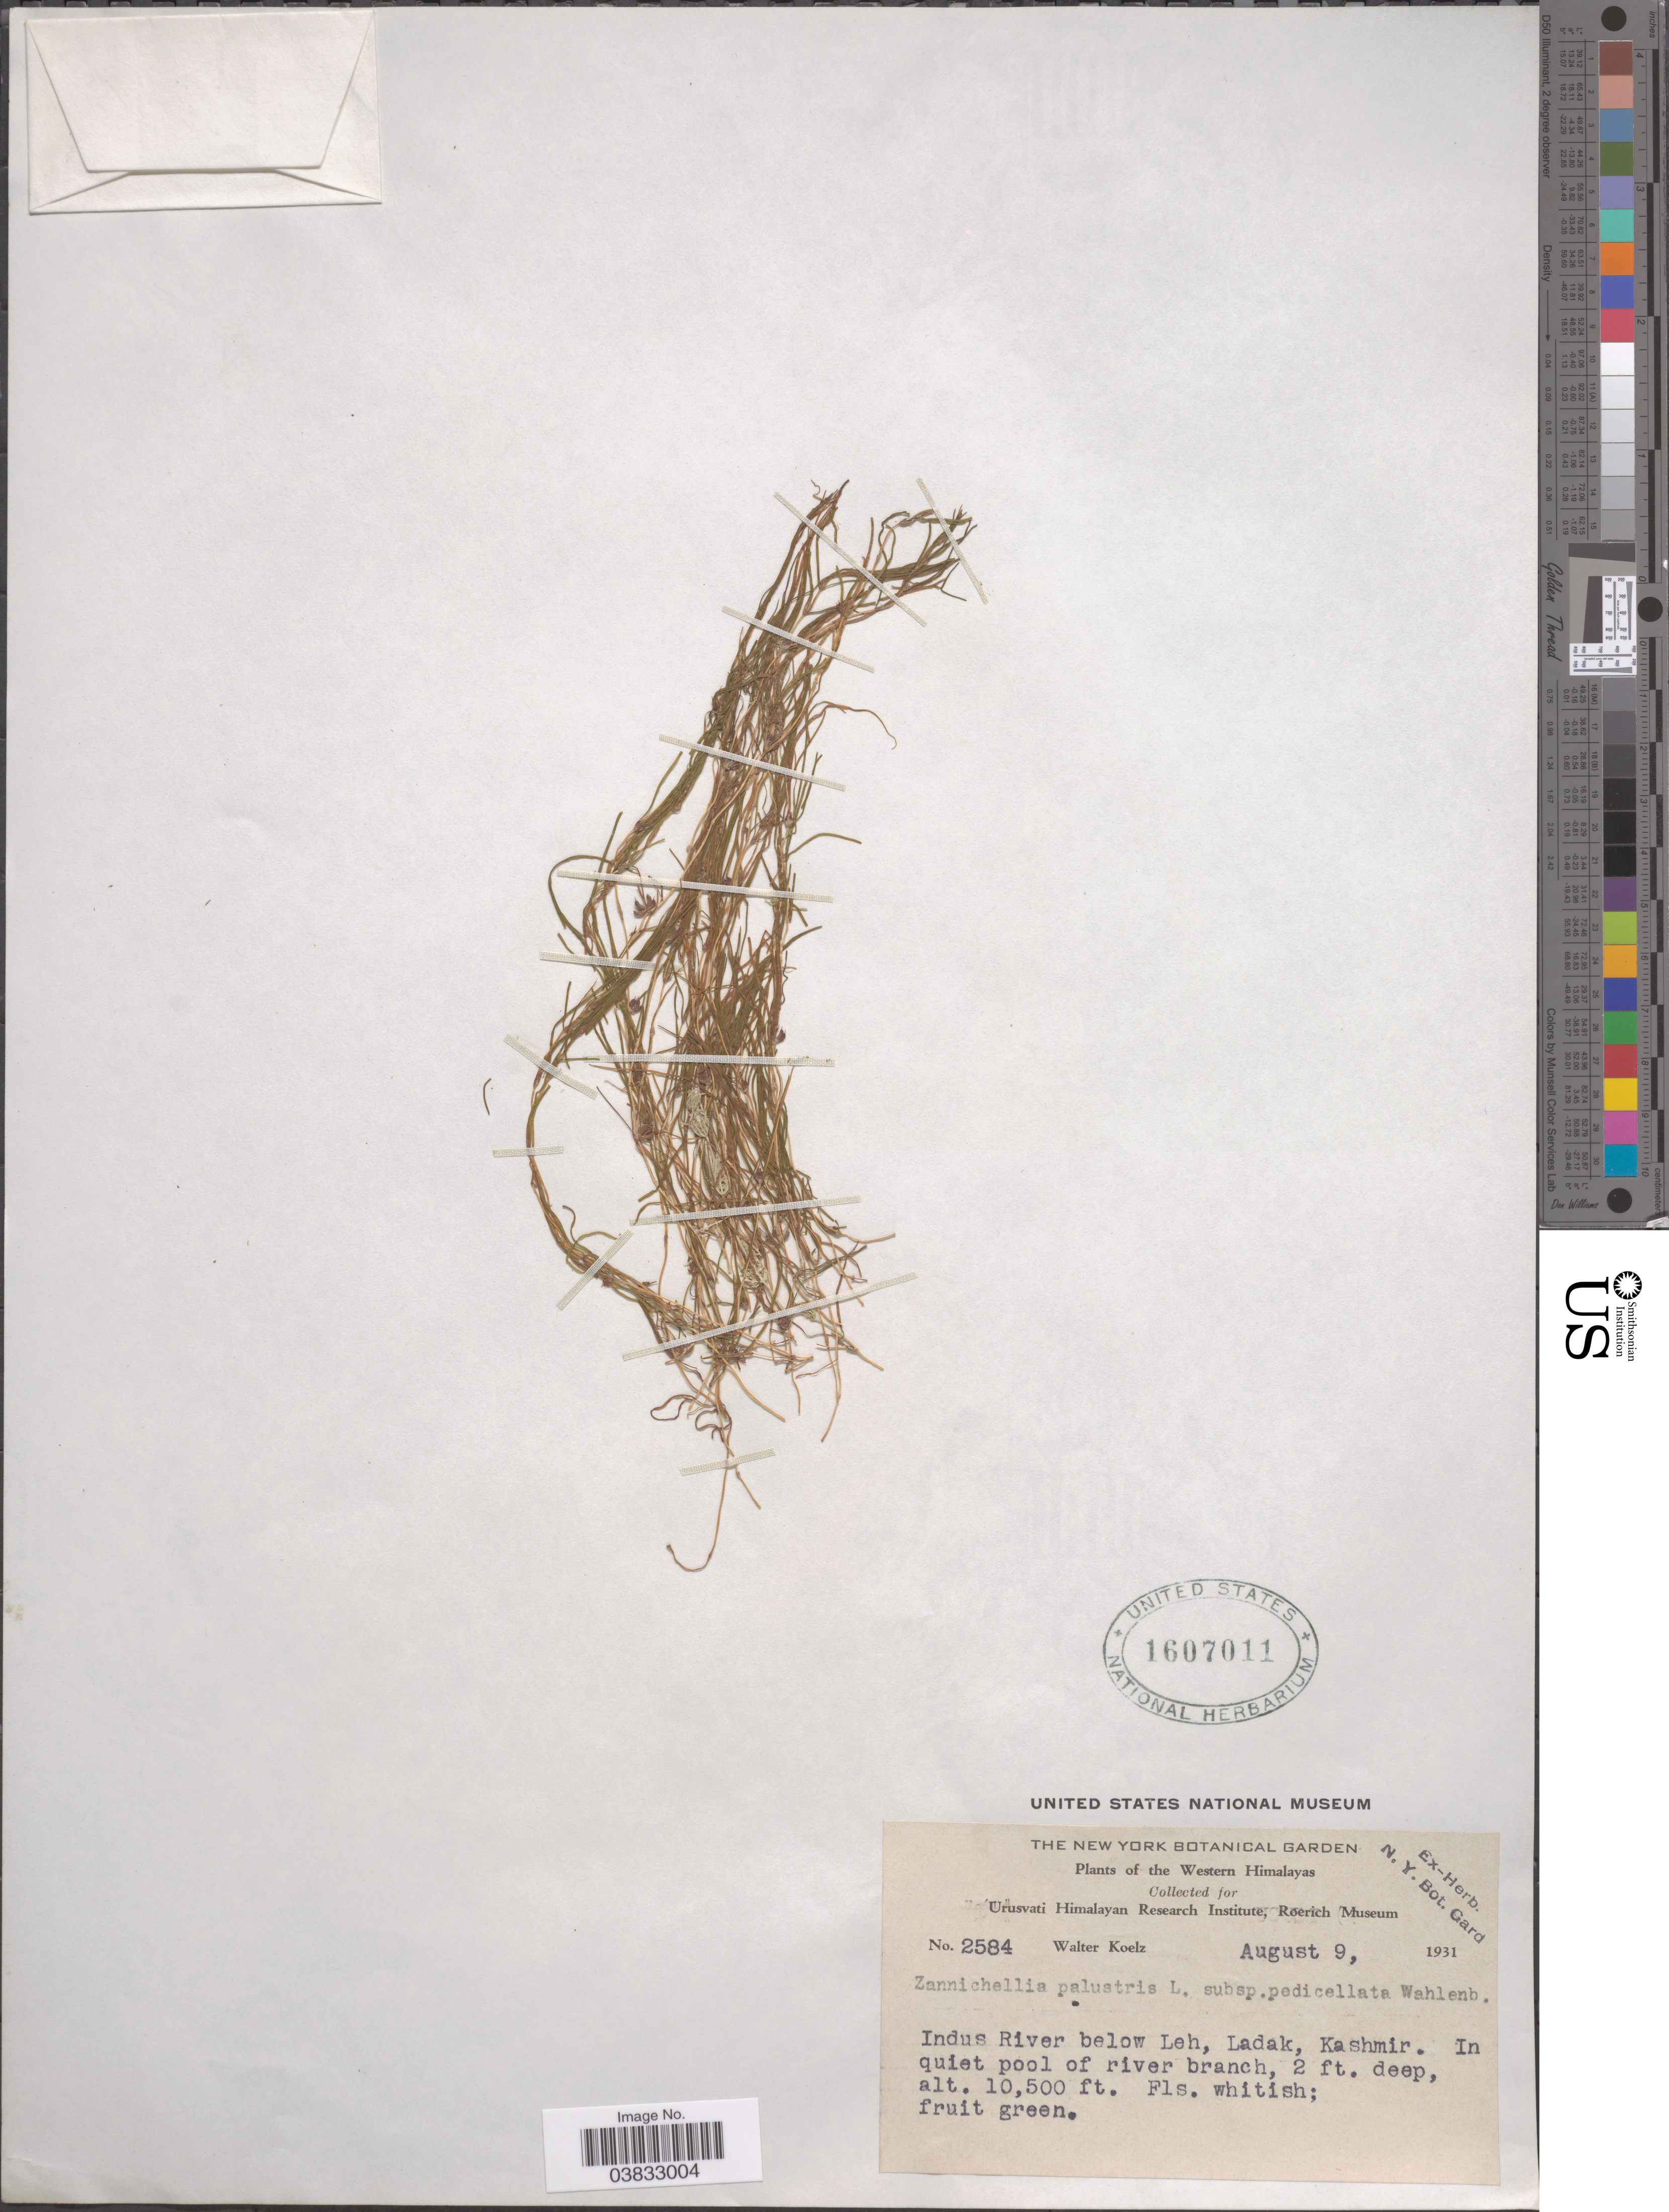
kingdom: Plantae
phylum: Tracheophyta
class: Liliopsida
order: Alismatales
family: Potamogetonaceae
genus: Zannichellia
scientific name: Zannichellia dentata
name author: Willd.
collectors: W. N. Koelz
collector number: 2584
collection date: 1931-08-09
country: India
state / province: Ladakh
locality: Western Himalayas. Indus River below Leh, Ladak, Kashmir.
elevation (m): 3200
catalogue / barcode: US 1607011